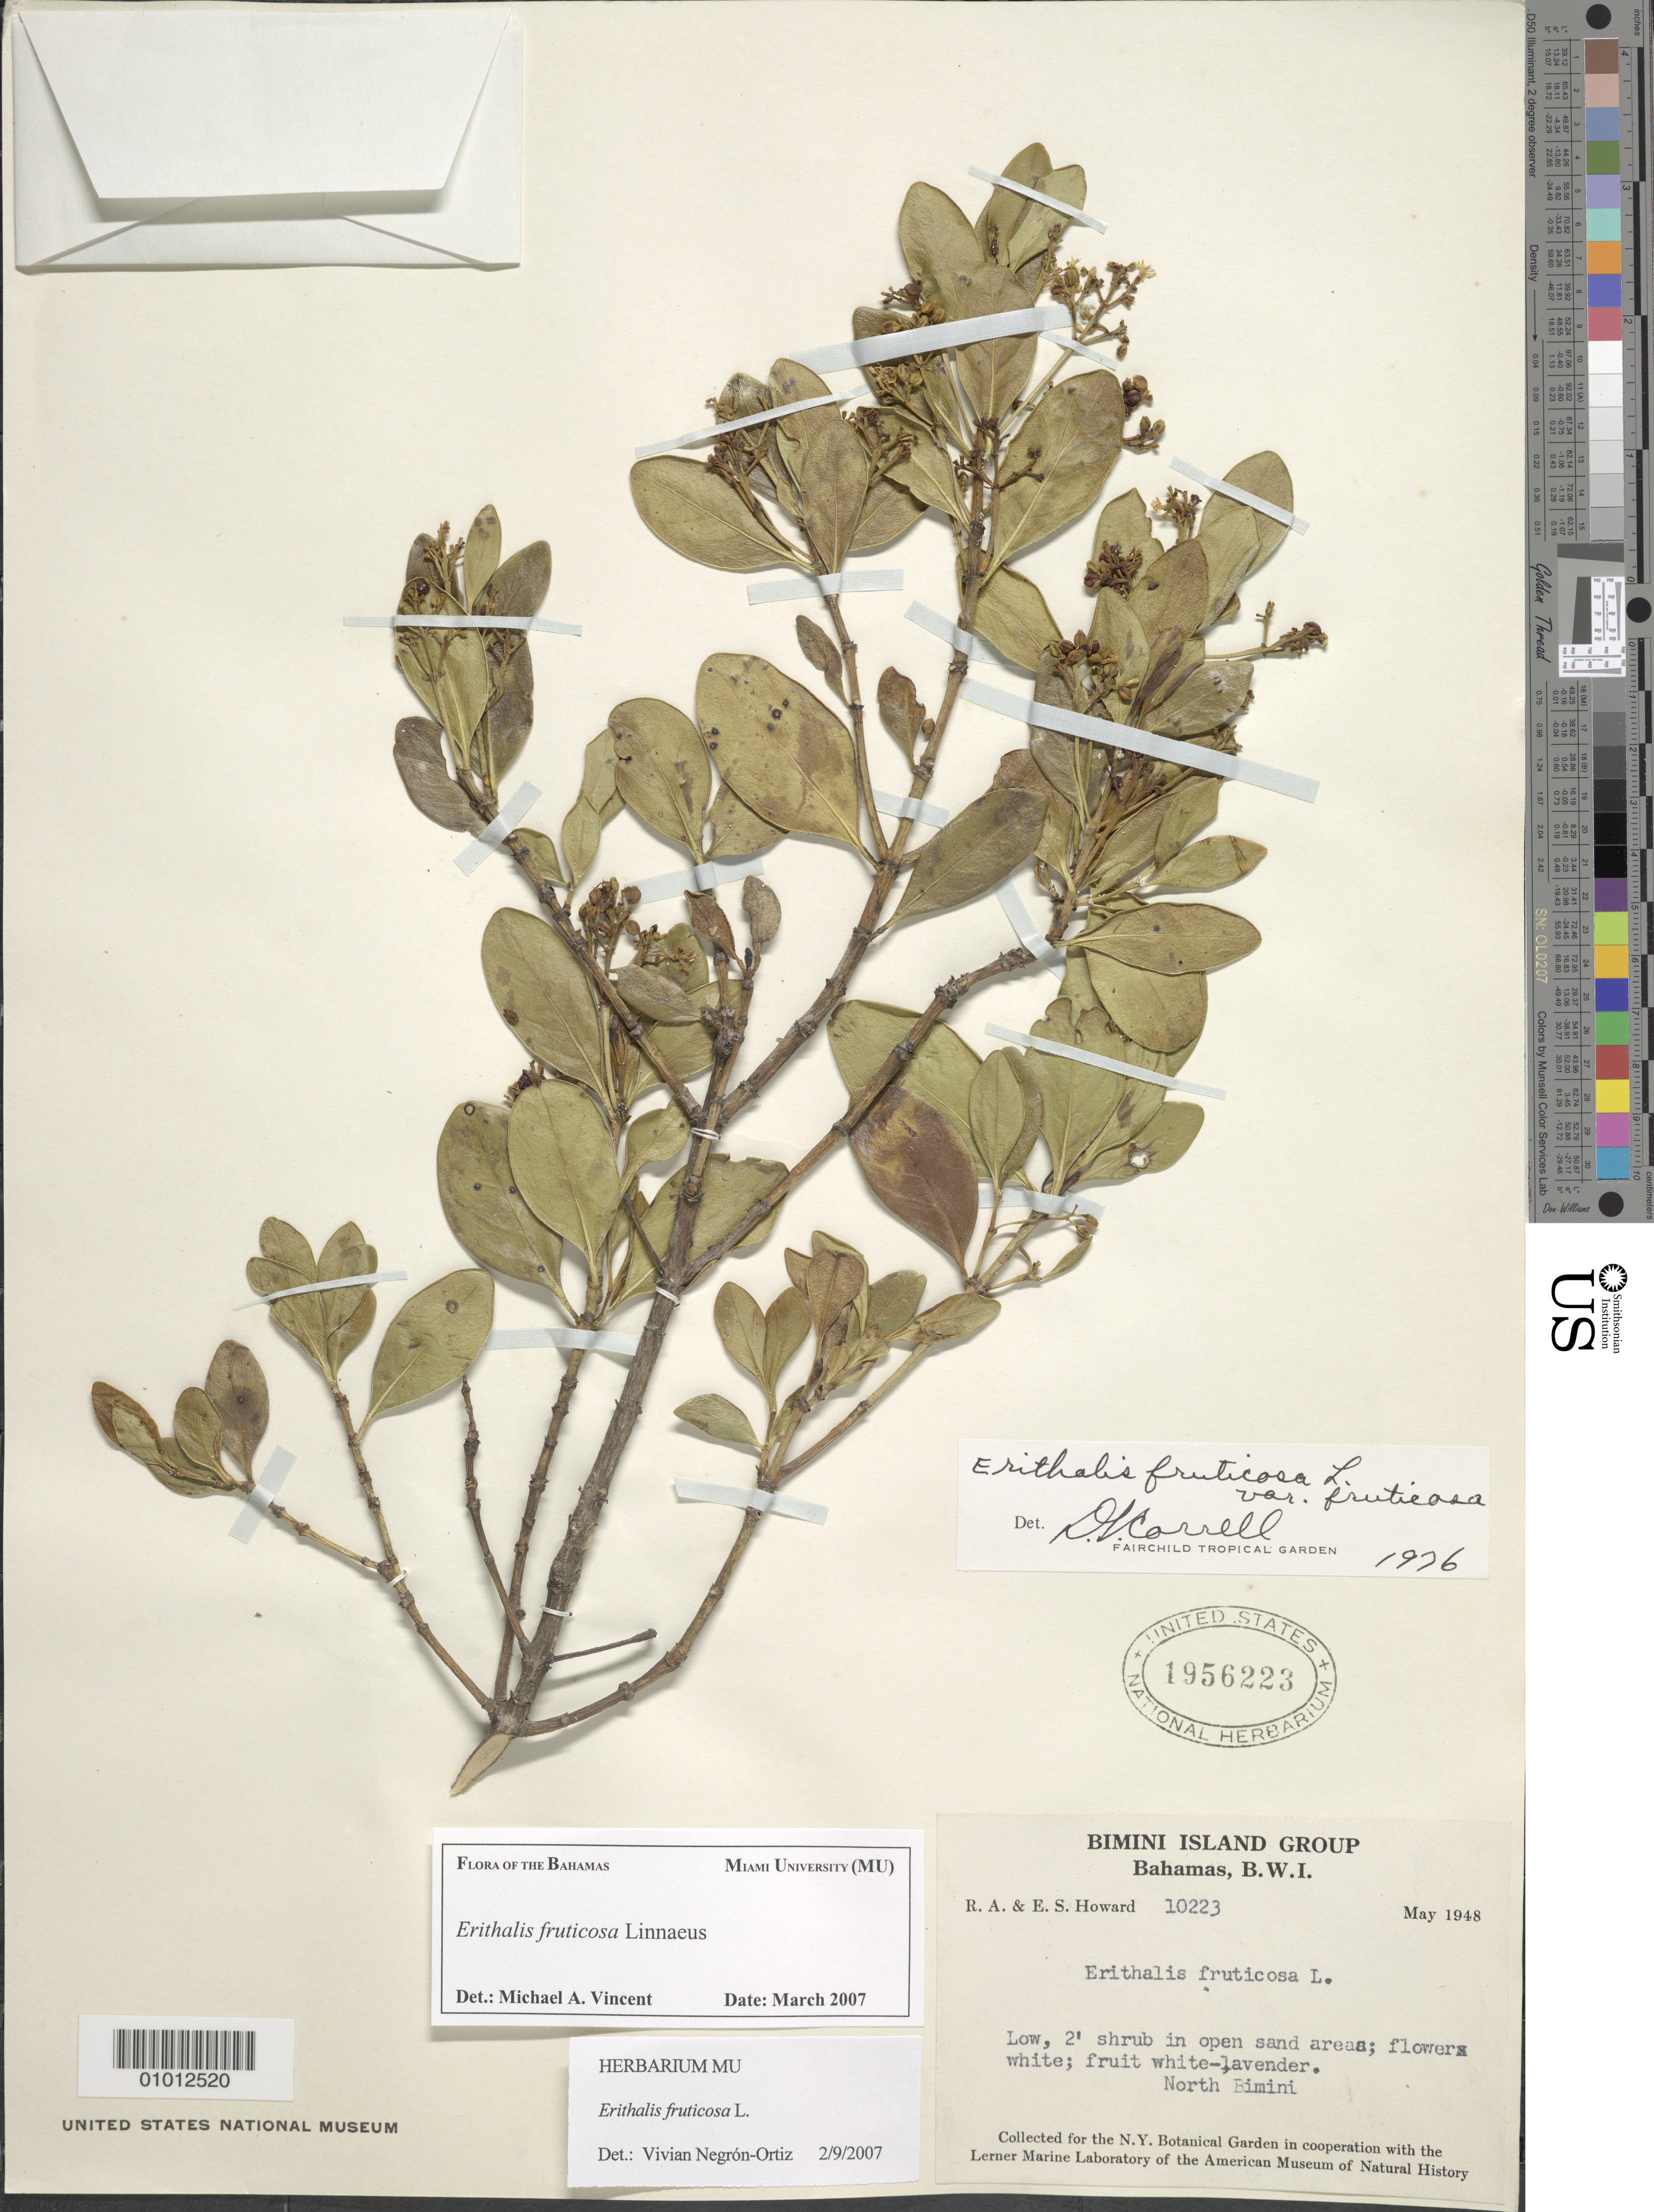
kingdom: Plantae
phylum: Tracheophyta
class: Magnoliopsida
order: Gentianales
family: Rubiaceae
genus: Erithalis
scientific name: Erithalis fruticosa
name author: L.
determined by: Vincent, M. A.; Negrón-Ortiz, V.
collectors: R. A. Howard & E. S. Howard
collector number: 10223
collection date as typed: May 1948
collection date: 1948-05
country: Bahamas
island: Bimini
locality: North Bimini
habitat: In open and sand areas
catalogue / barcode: US 1956223